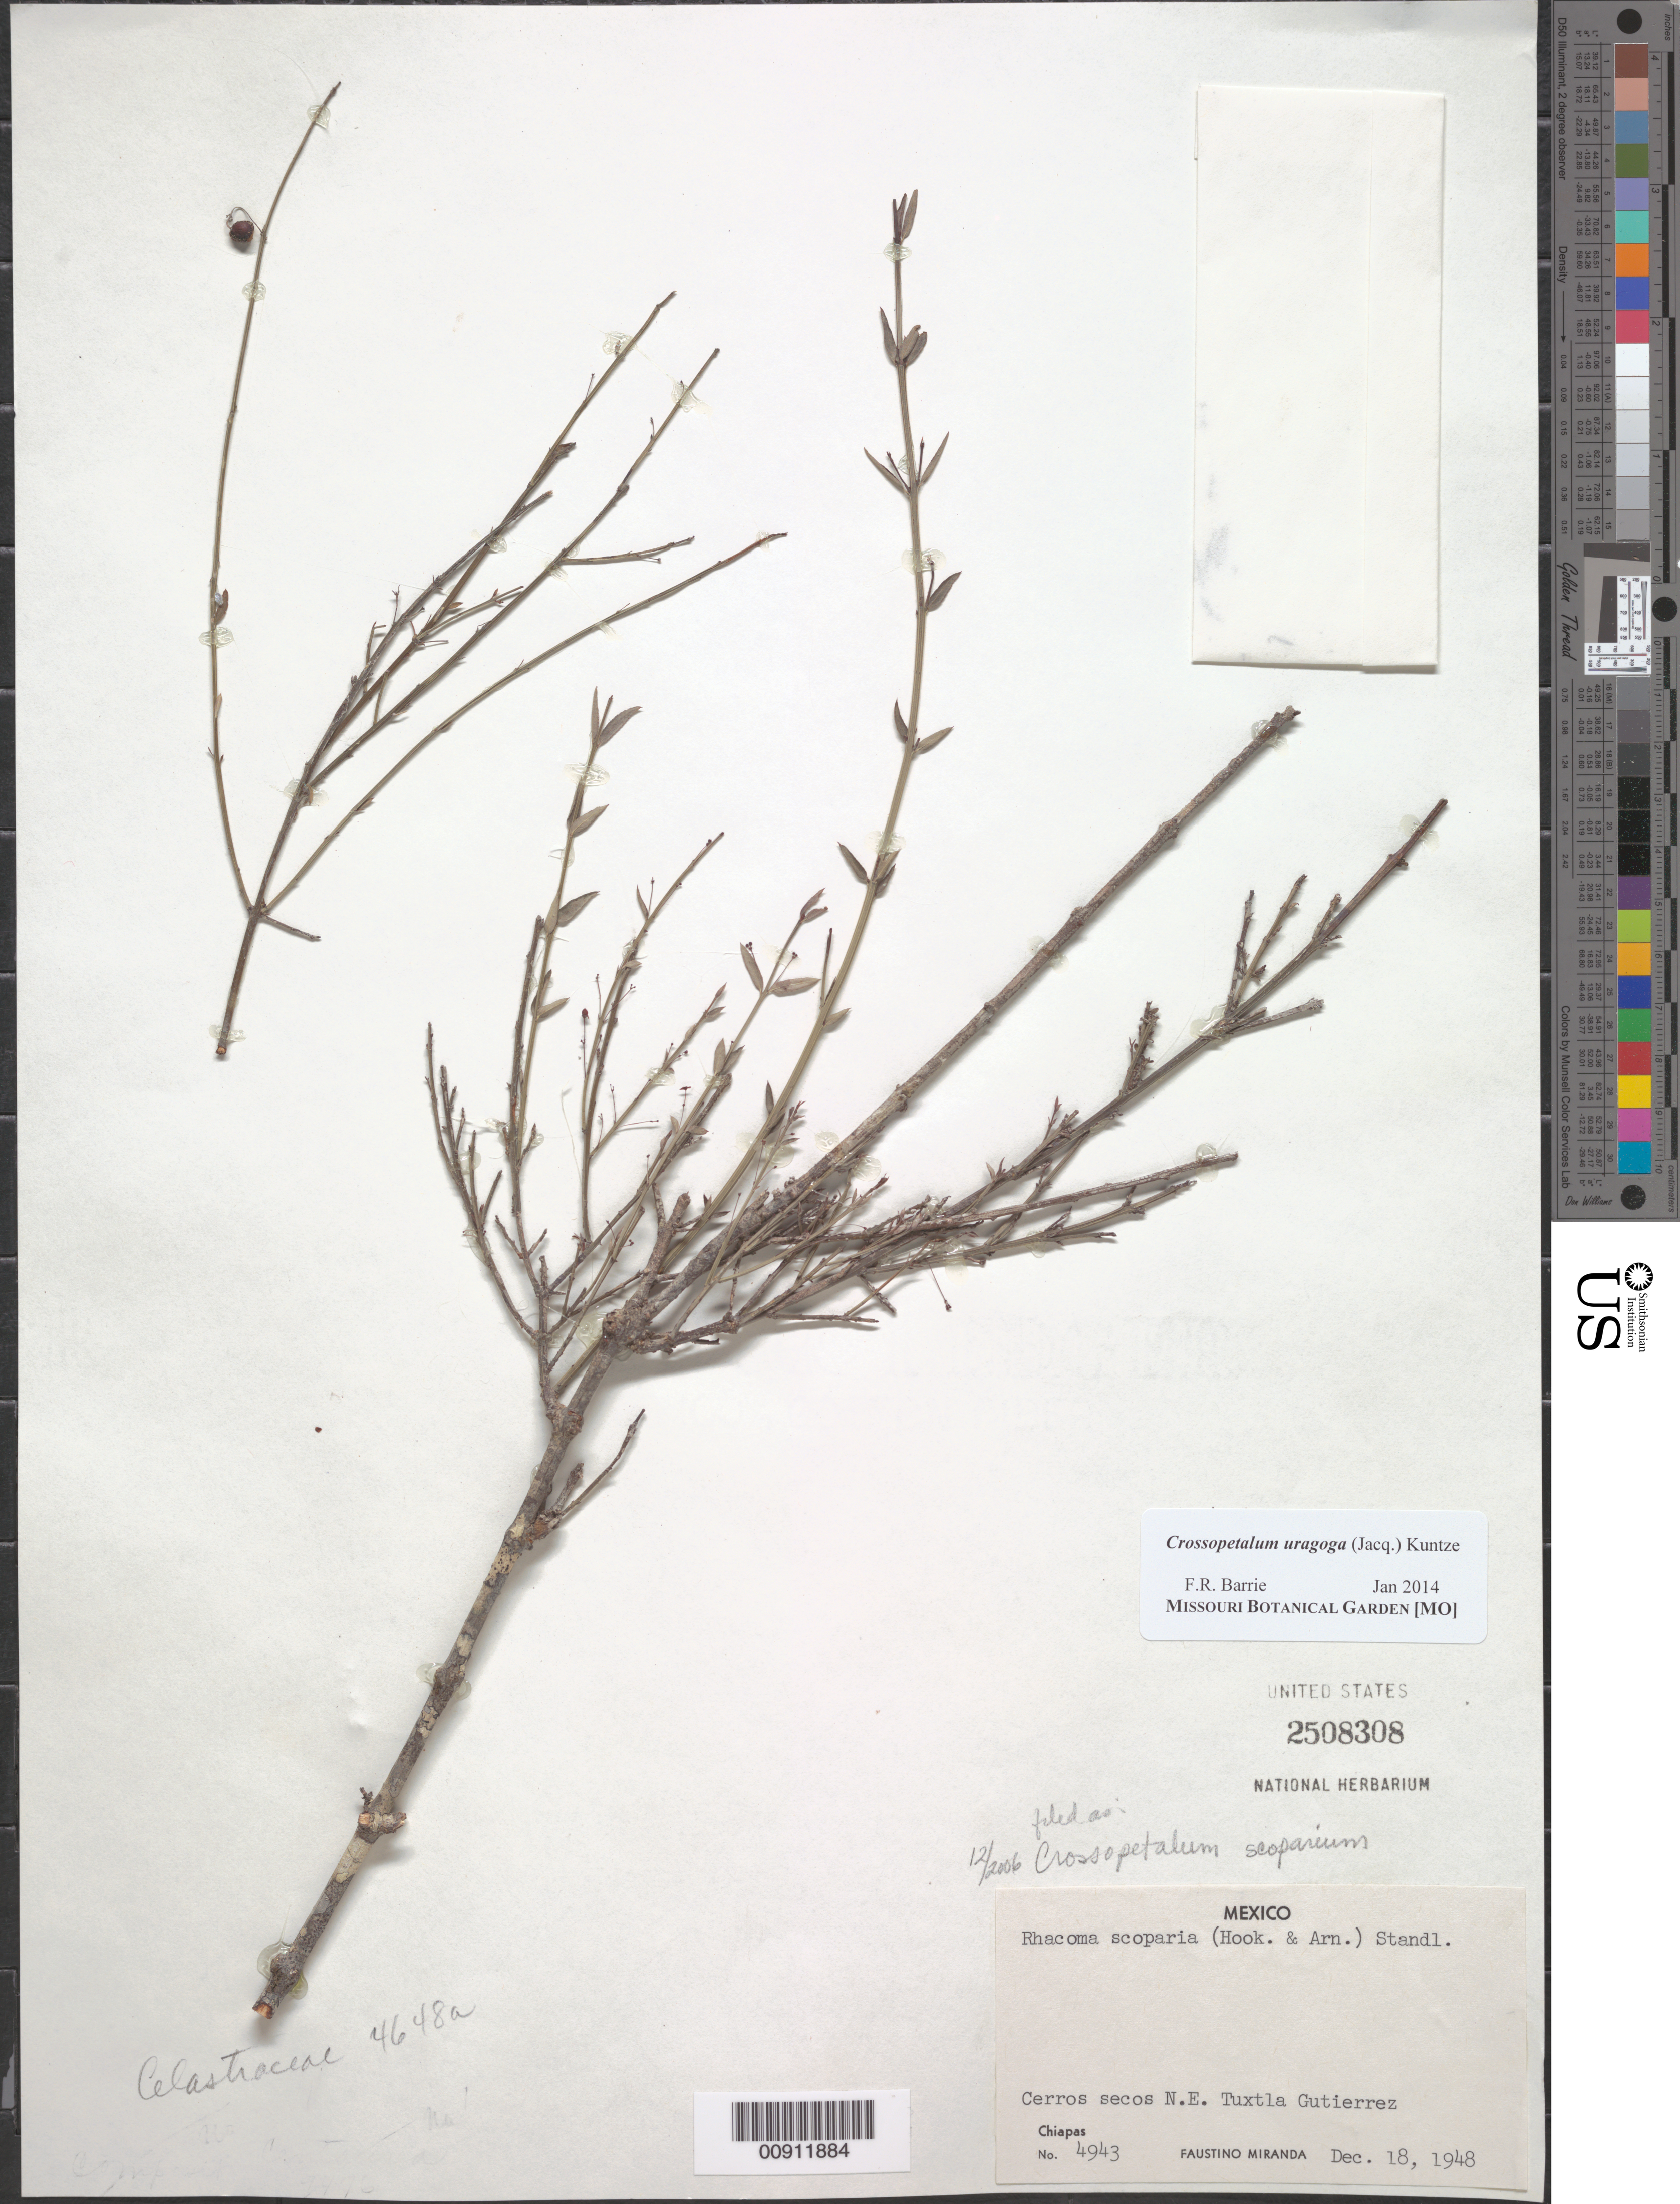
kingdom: Plantae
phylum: Tracheophyta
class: Magnoliopsida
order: Celastrales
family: Celastraceae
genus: Crossopetalum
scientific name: Crossopetalum uragoga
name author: (Jacq.) Kuntze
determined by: Barrie, F. R.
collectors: Miranda G., F.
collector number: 4943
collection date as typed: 18 Dec 1948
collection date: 1948-12-18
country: Mexico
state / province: Chiapas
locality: Cerros secos N.E. Tuxtla Gutiérrez, Chiapas.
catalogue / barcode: US 2508308